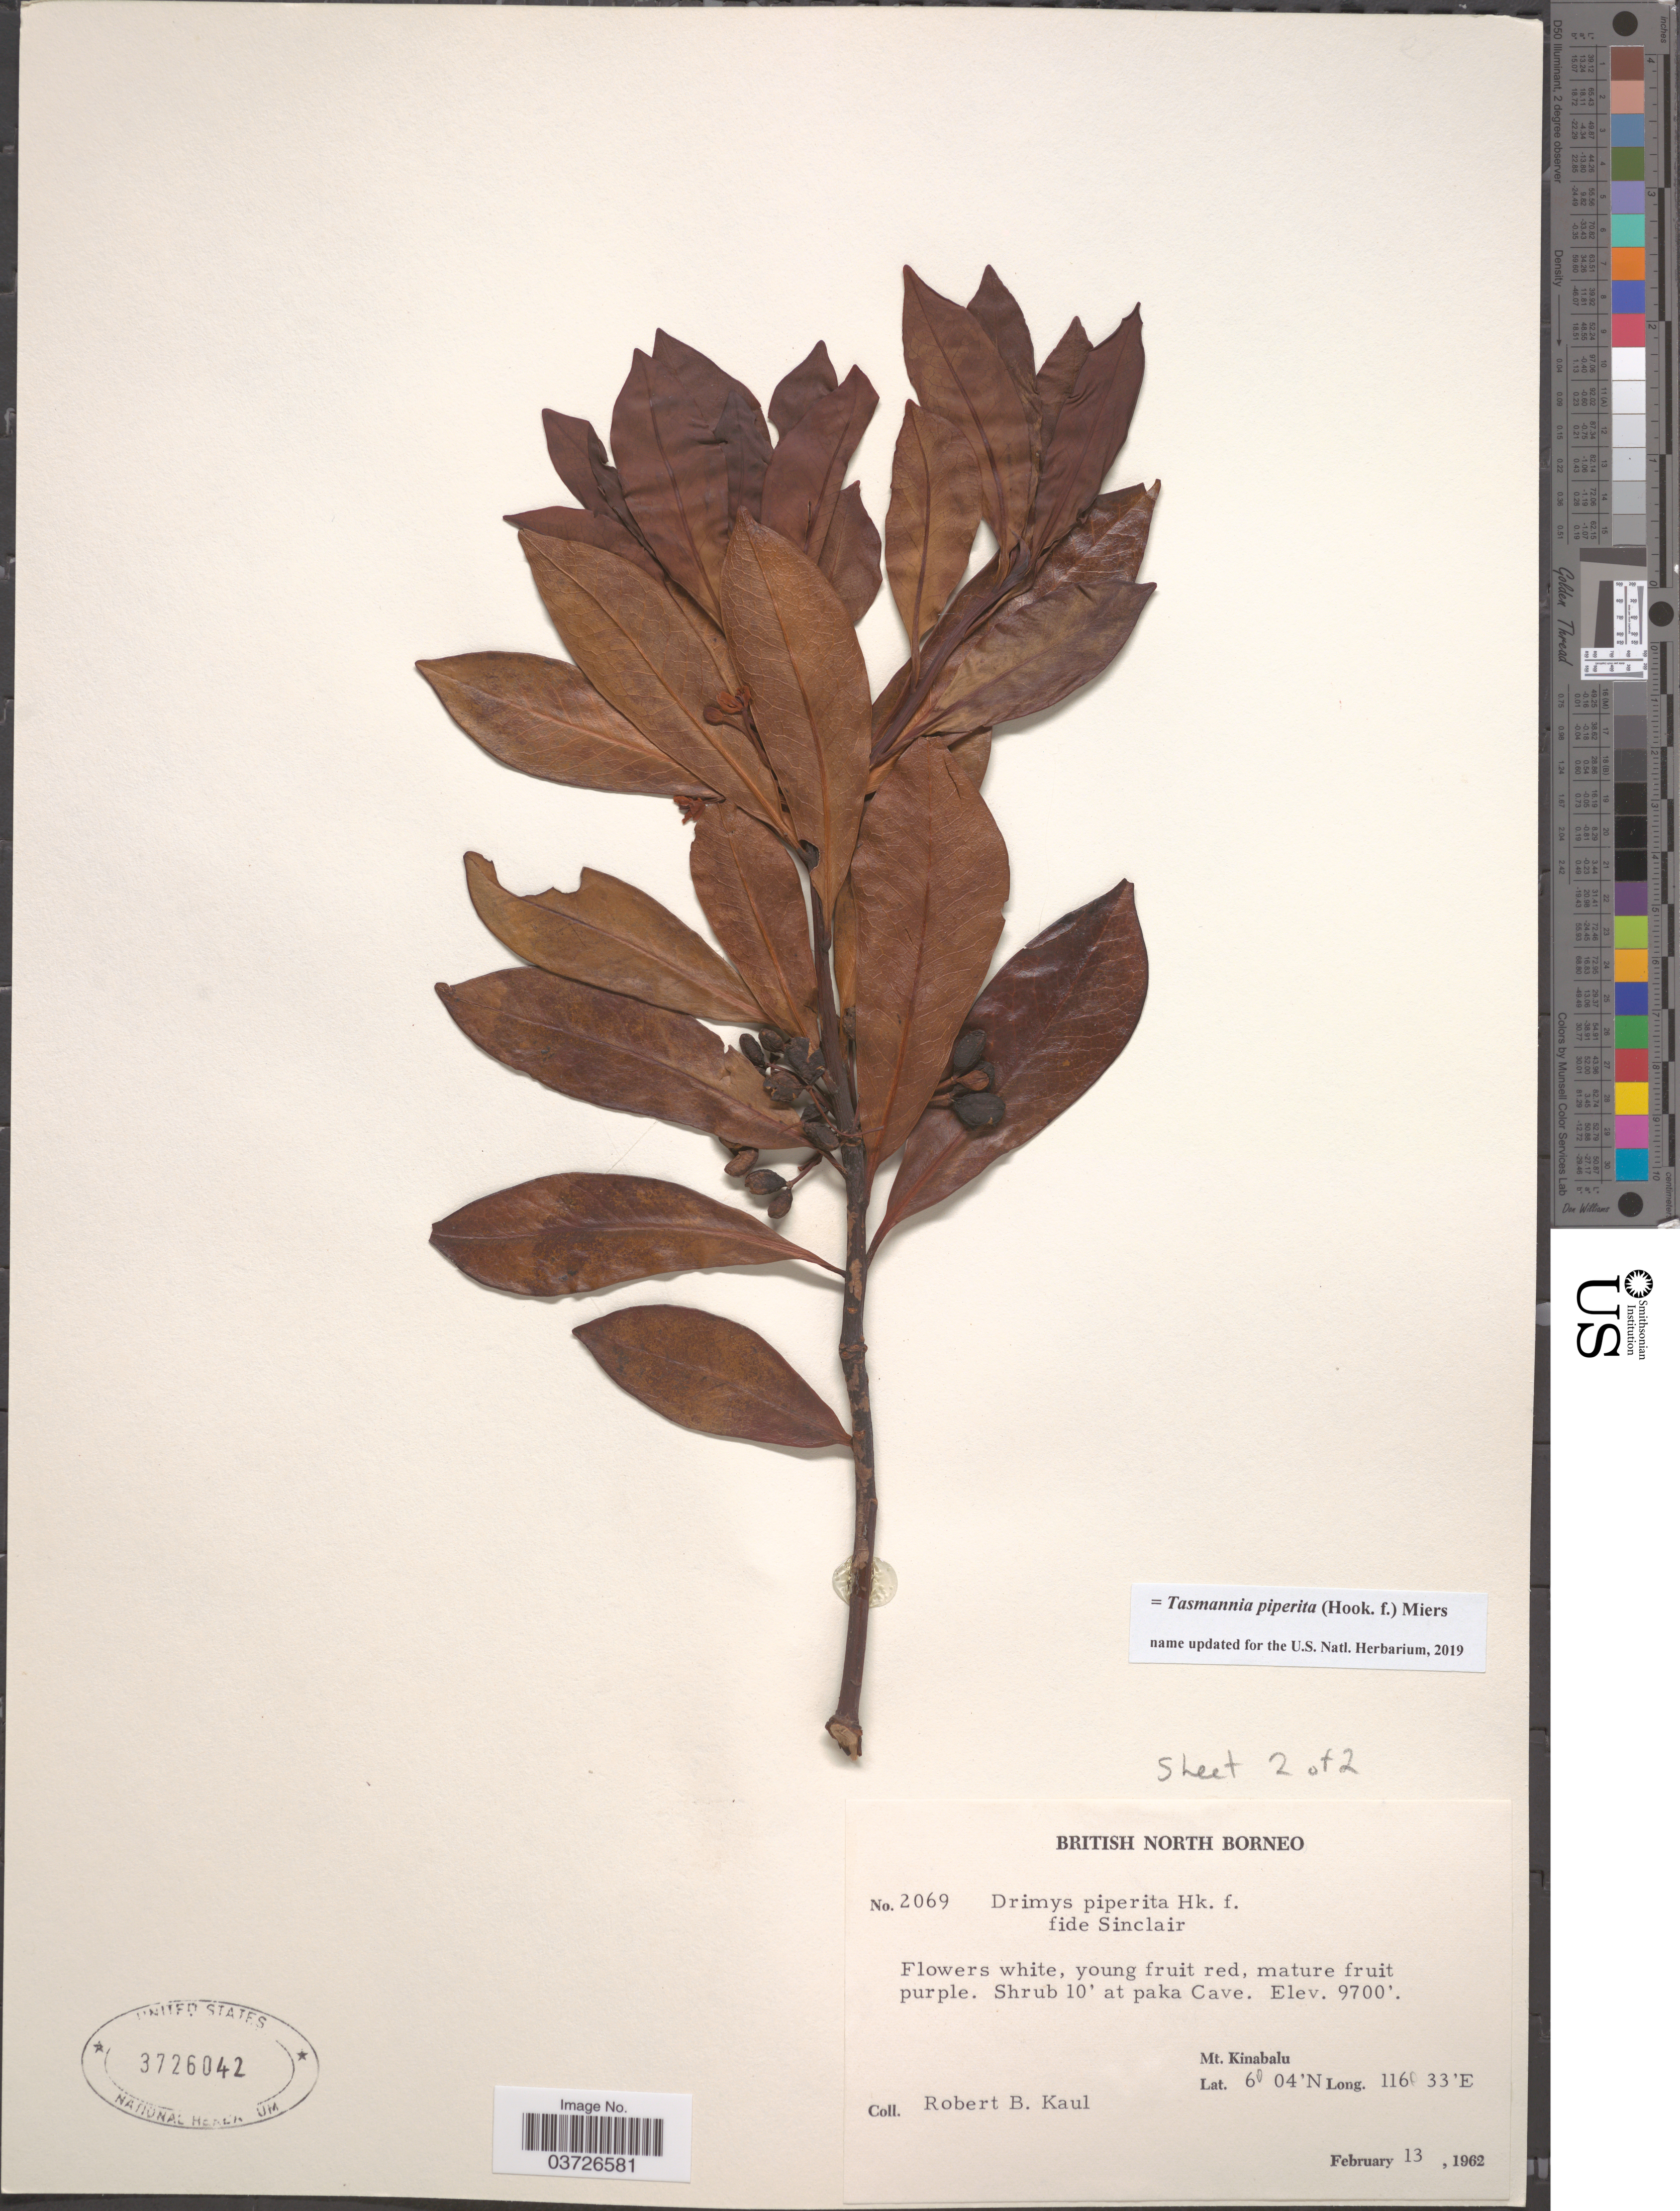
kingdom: Plantae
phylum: Tracheophyta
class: Magnoliopsida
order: Canellales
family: Winteraceae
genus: Tasmannia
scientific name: Tasmannia piperita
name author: (Hook. f.) Miers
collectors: R. Kaul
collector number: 2069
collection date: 1962-02-13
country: Malaysia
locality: British North Borneo. Paka Cave. Mt. Kinabalu.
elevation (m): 2957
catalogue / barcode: US 3726042